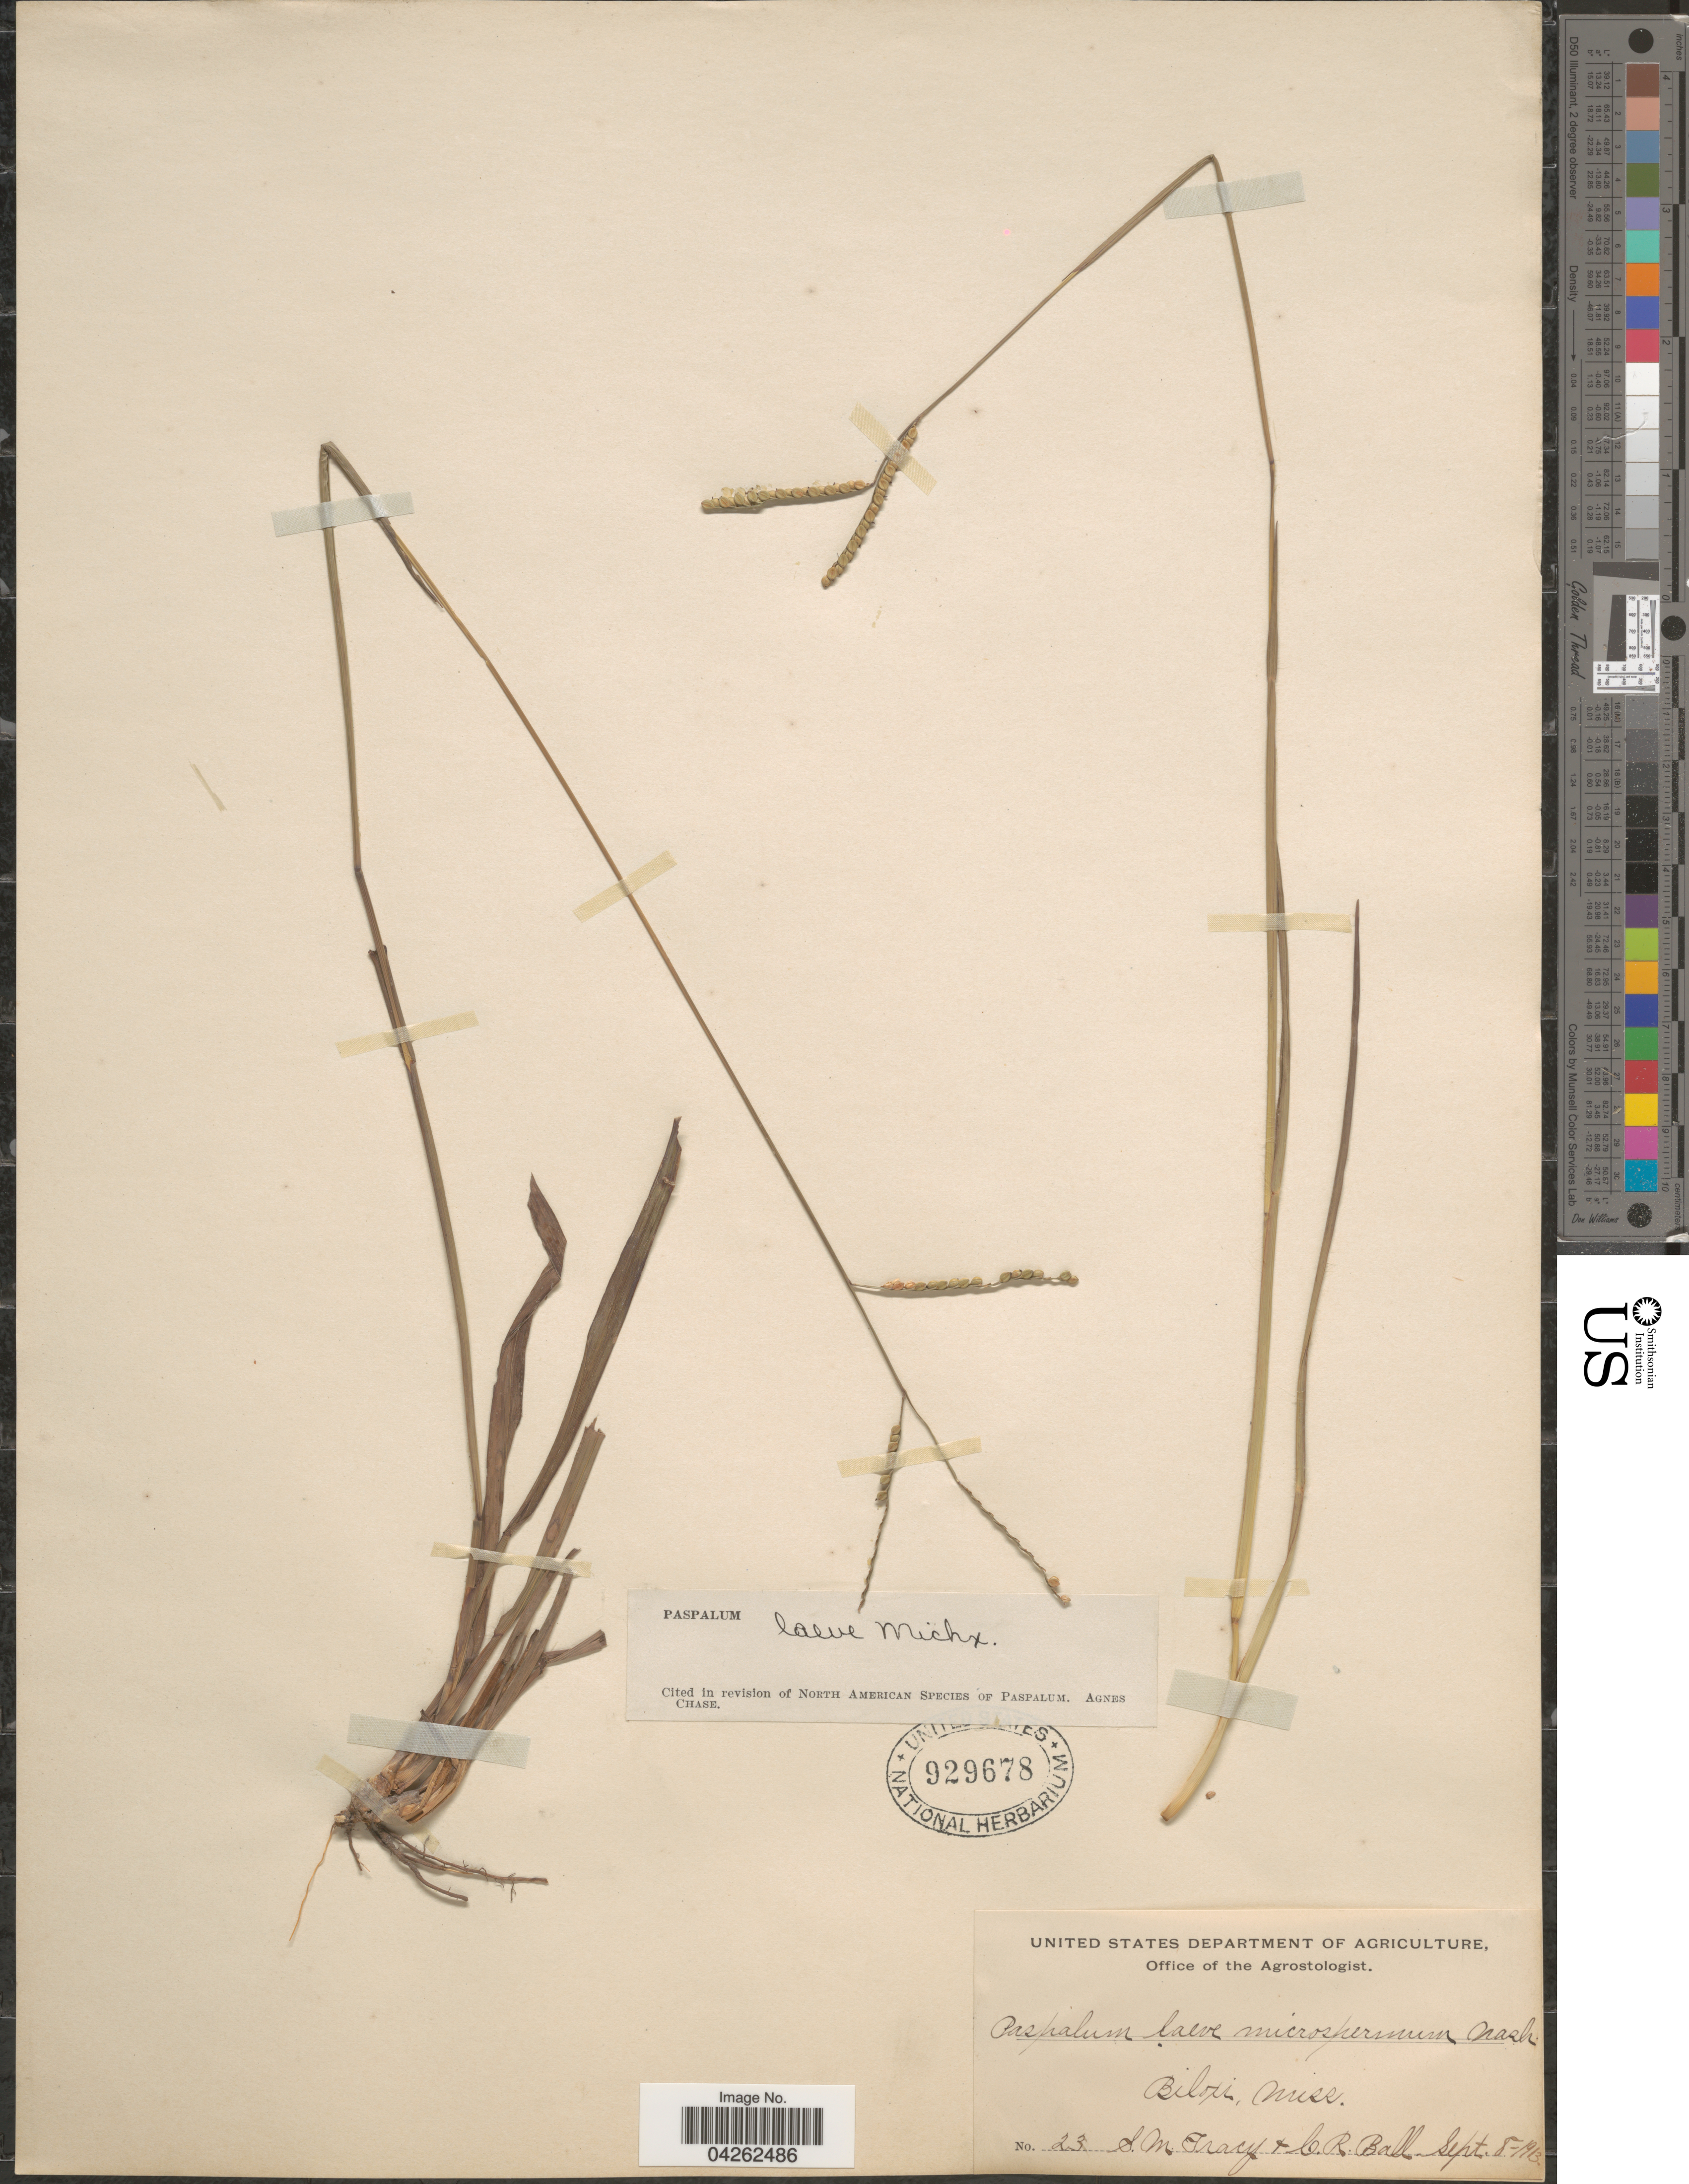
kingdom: Plantae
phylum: Tracheophyta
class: Liliopsida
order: Poales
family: Poaceae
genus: Paspalum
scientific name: Paspalum laeve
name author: Michx.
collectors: S. M. Tracy & C. R. Ball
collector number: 23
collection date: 1913-09-08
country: United States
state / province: Mississippi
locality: Biloxi.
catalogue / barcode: US 929678